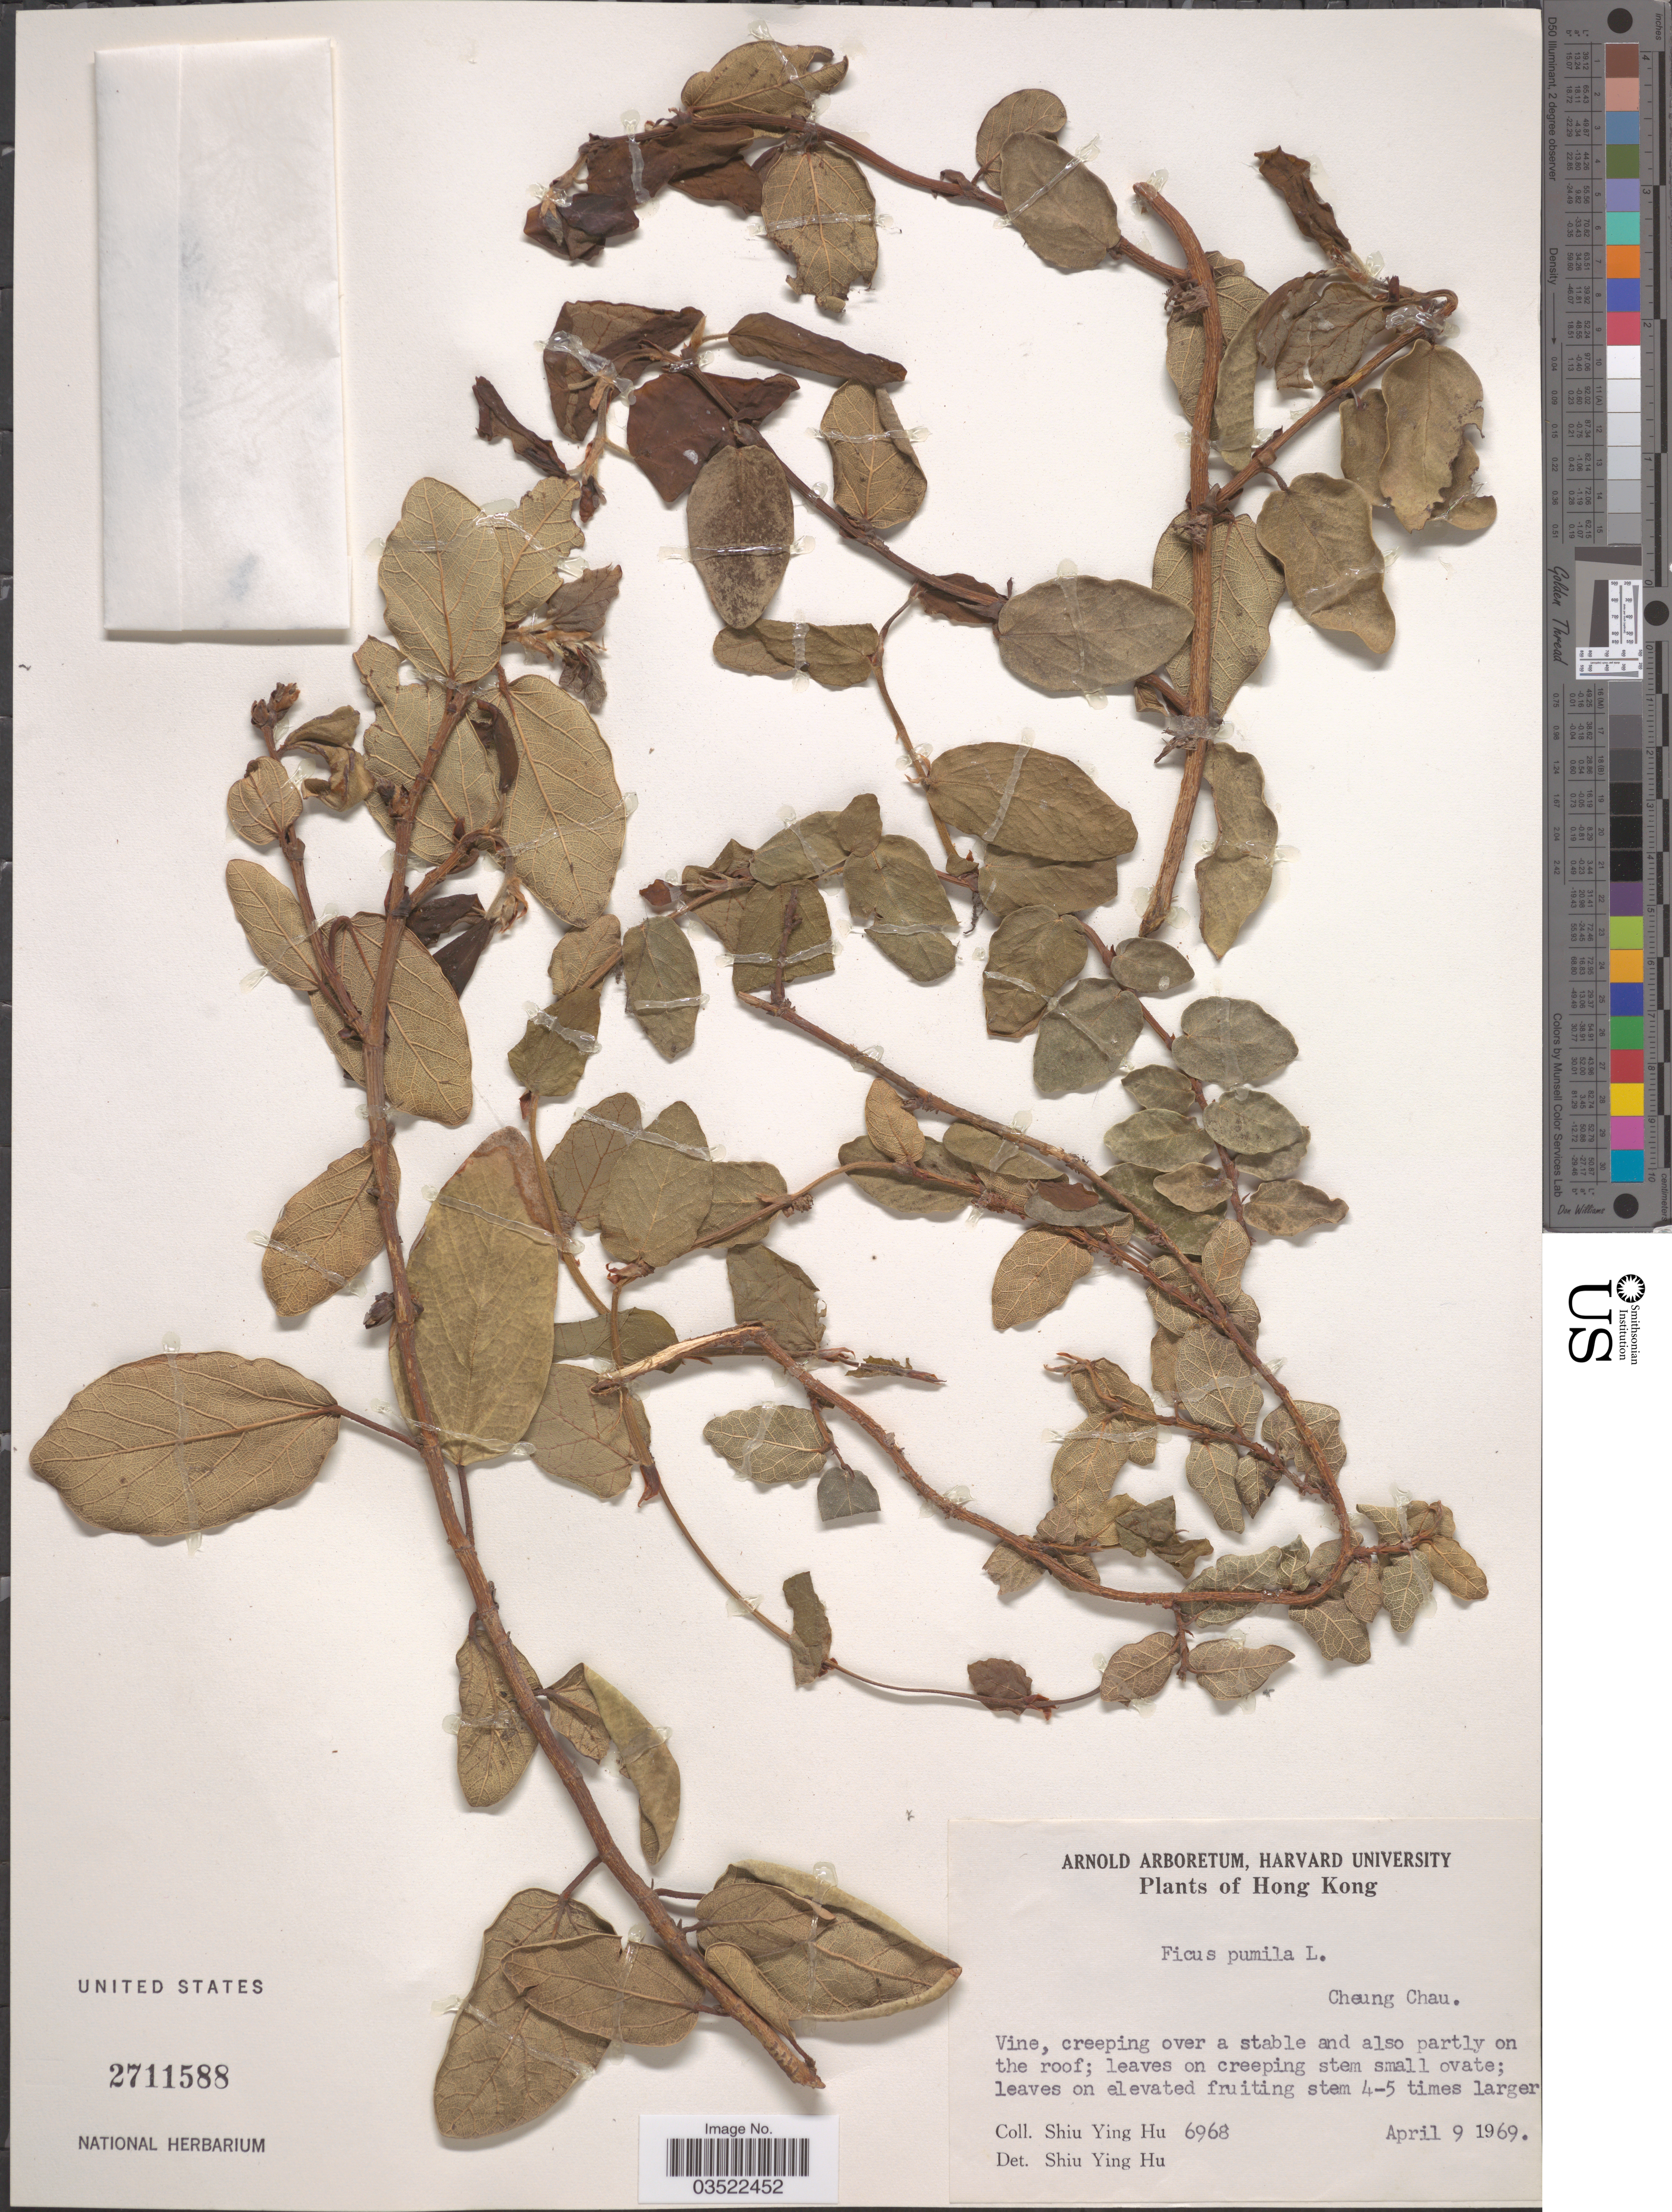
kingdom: Plantae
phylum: Tracheophyta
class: Magnoliopsida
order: Rosales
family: Moraceae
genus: Ficus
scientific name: Ficus pumila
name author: L.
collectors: S. Y. Hu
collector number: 6968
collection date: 1969-04-09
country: China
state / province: Hong Kong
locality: Cheung Chau.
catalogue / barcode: US 2711588